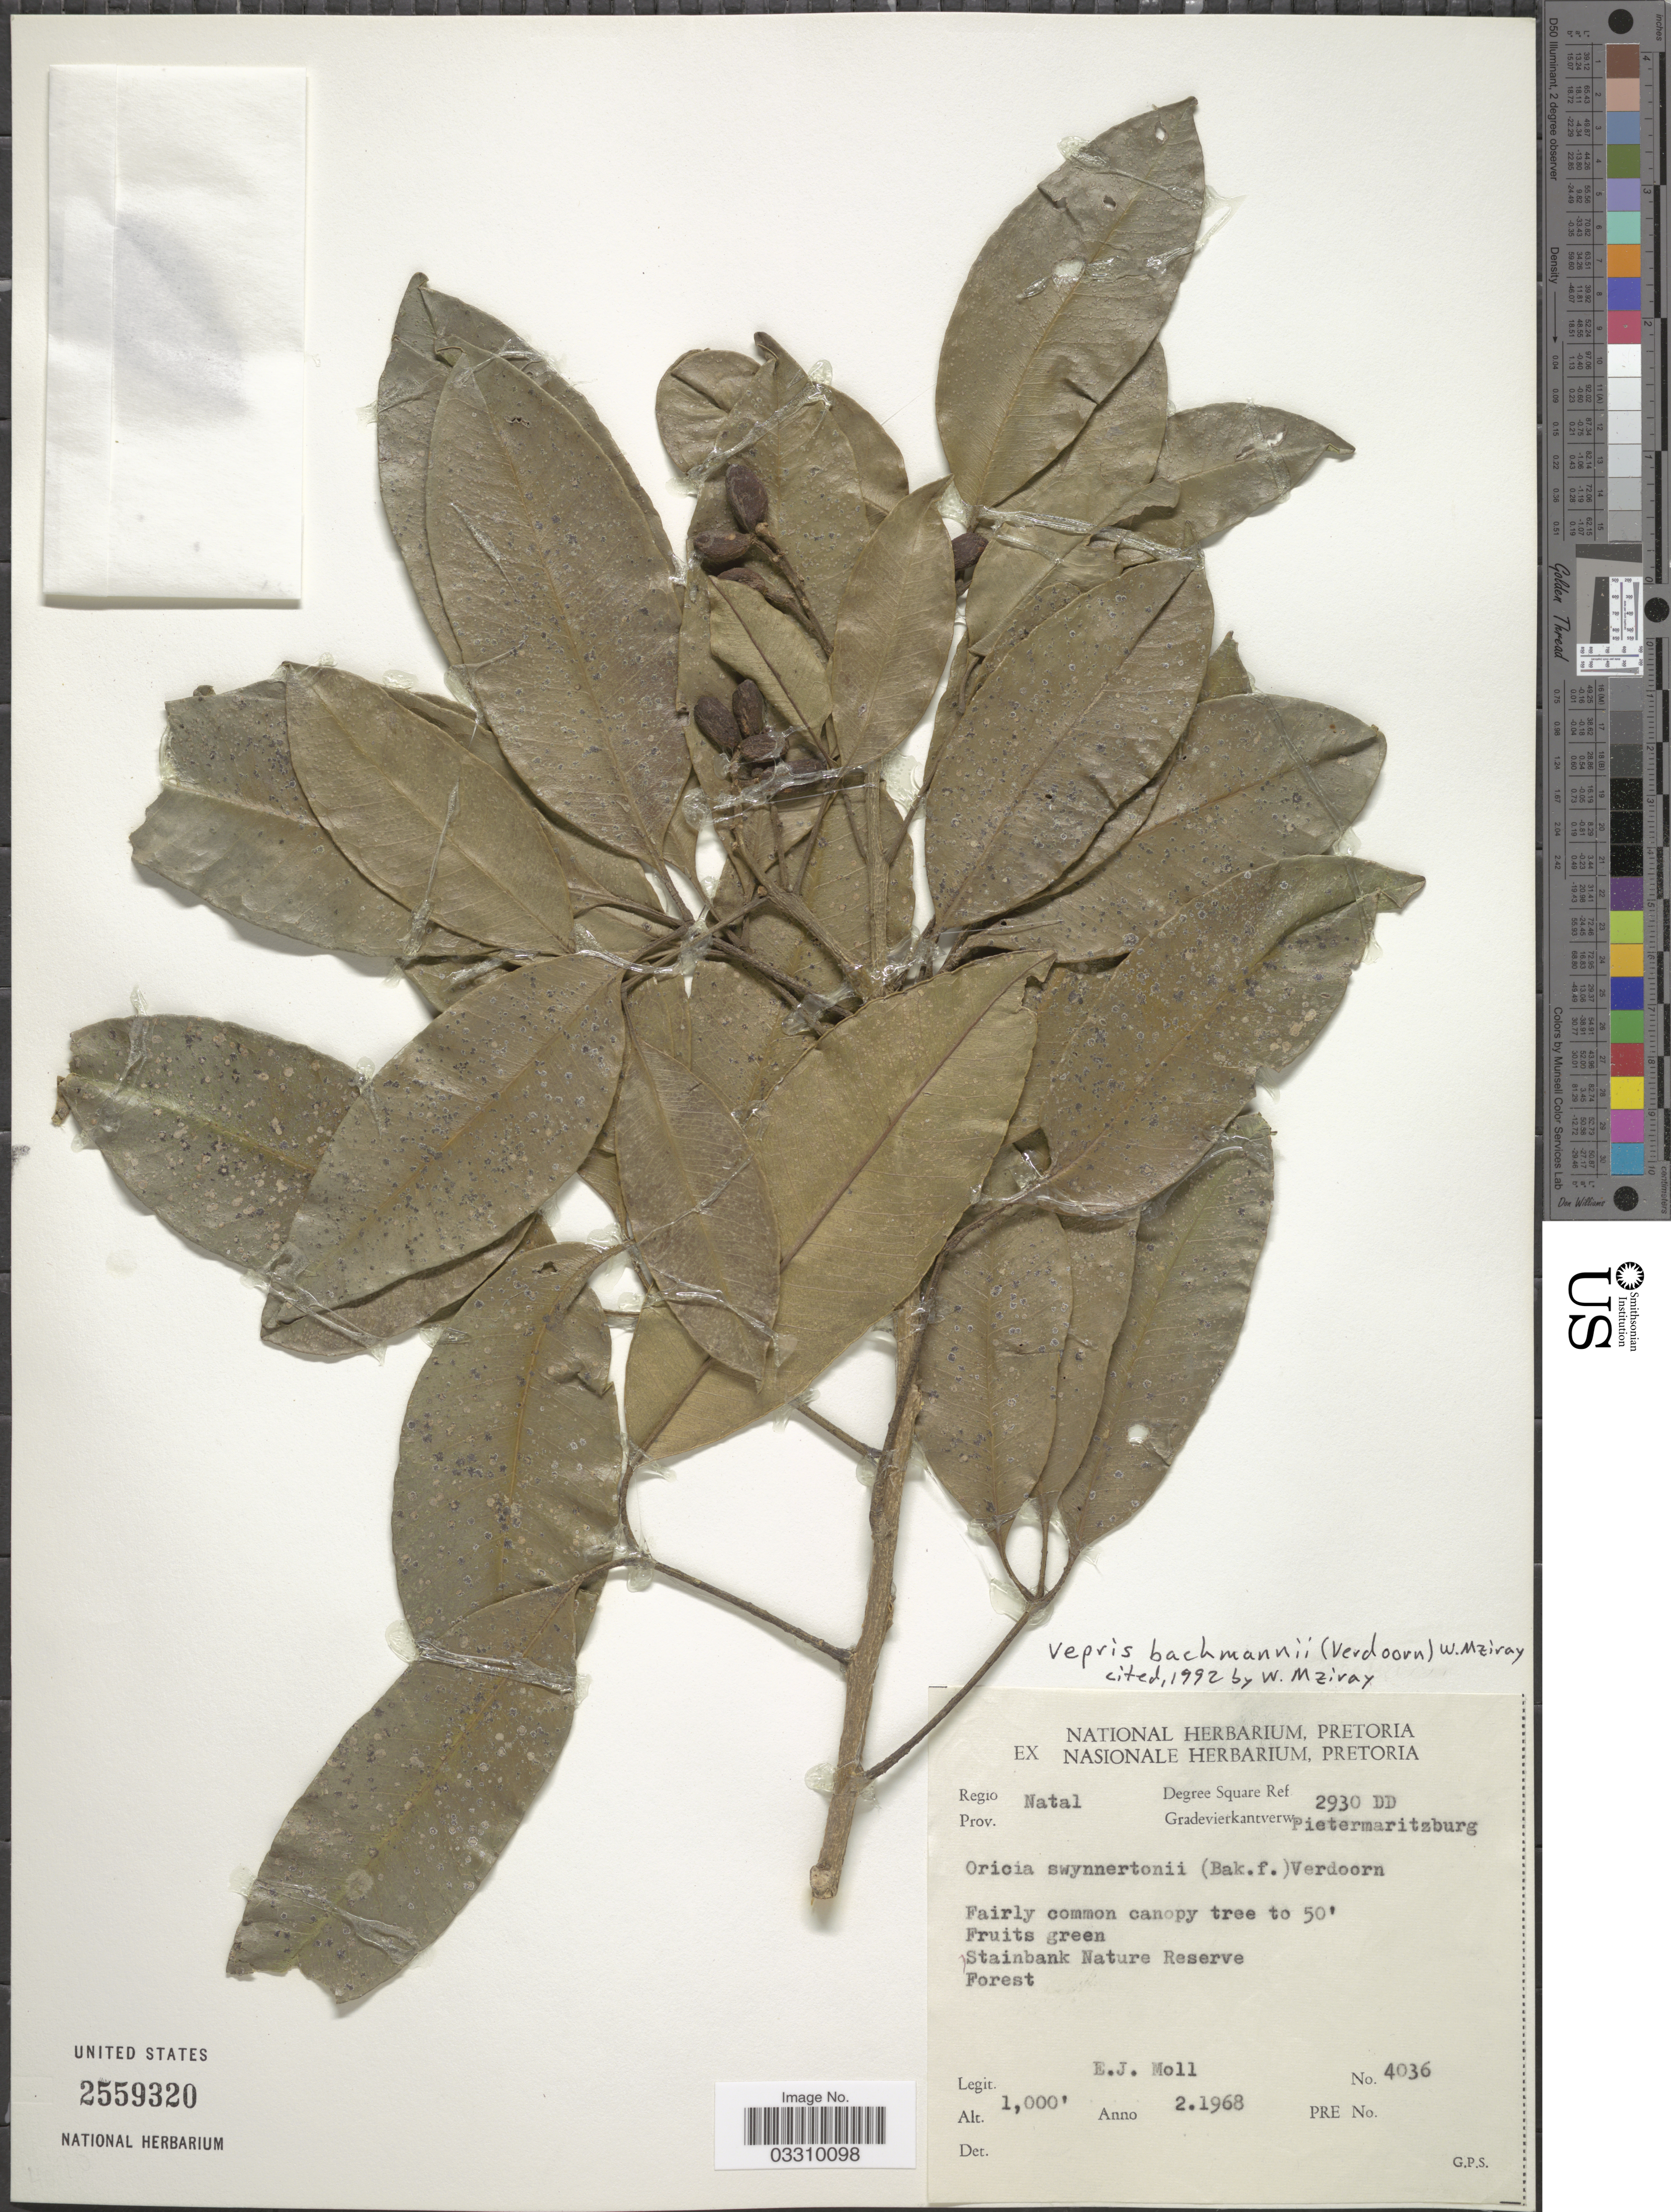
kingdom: Plantae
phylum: Tracheophyta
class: Magnoliopsida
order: Sapindales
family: Rutaceae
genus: Vepris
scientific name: Vepris bachmannii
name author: (I. Verd.) Mziray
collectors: E. J. Moll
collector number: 4036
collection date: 1968-02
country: South Africa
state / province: KwaZulu-Natal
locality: Regio/Prov. Natal, 2930 DD Pietermaritzburg. Stainbank Nature Reserve.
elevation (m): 305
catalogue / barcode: US 2559320